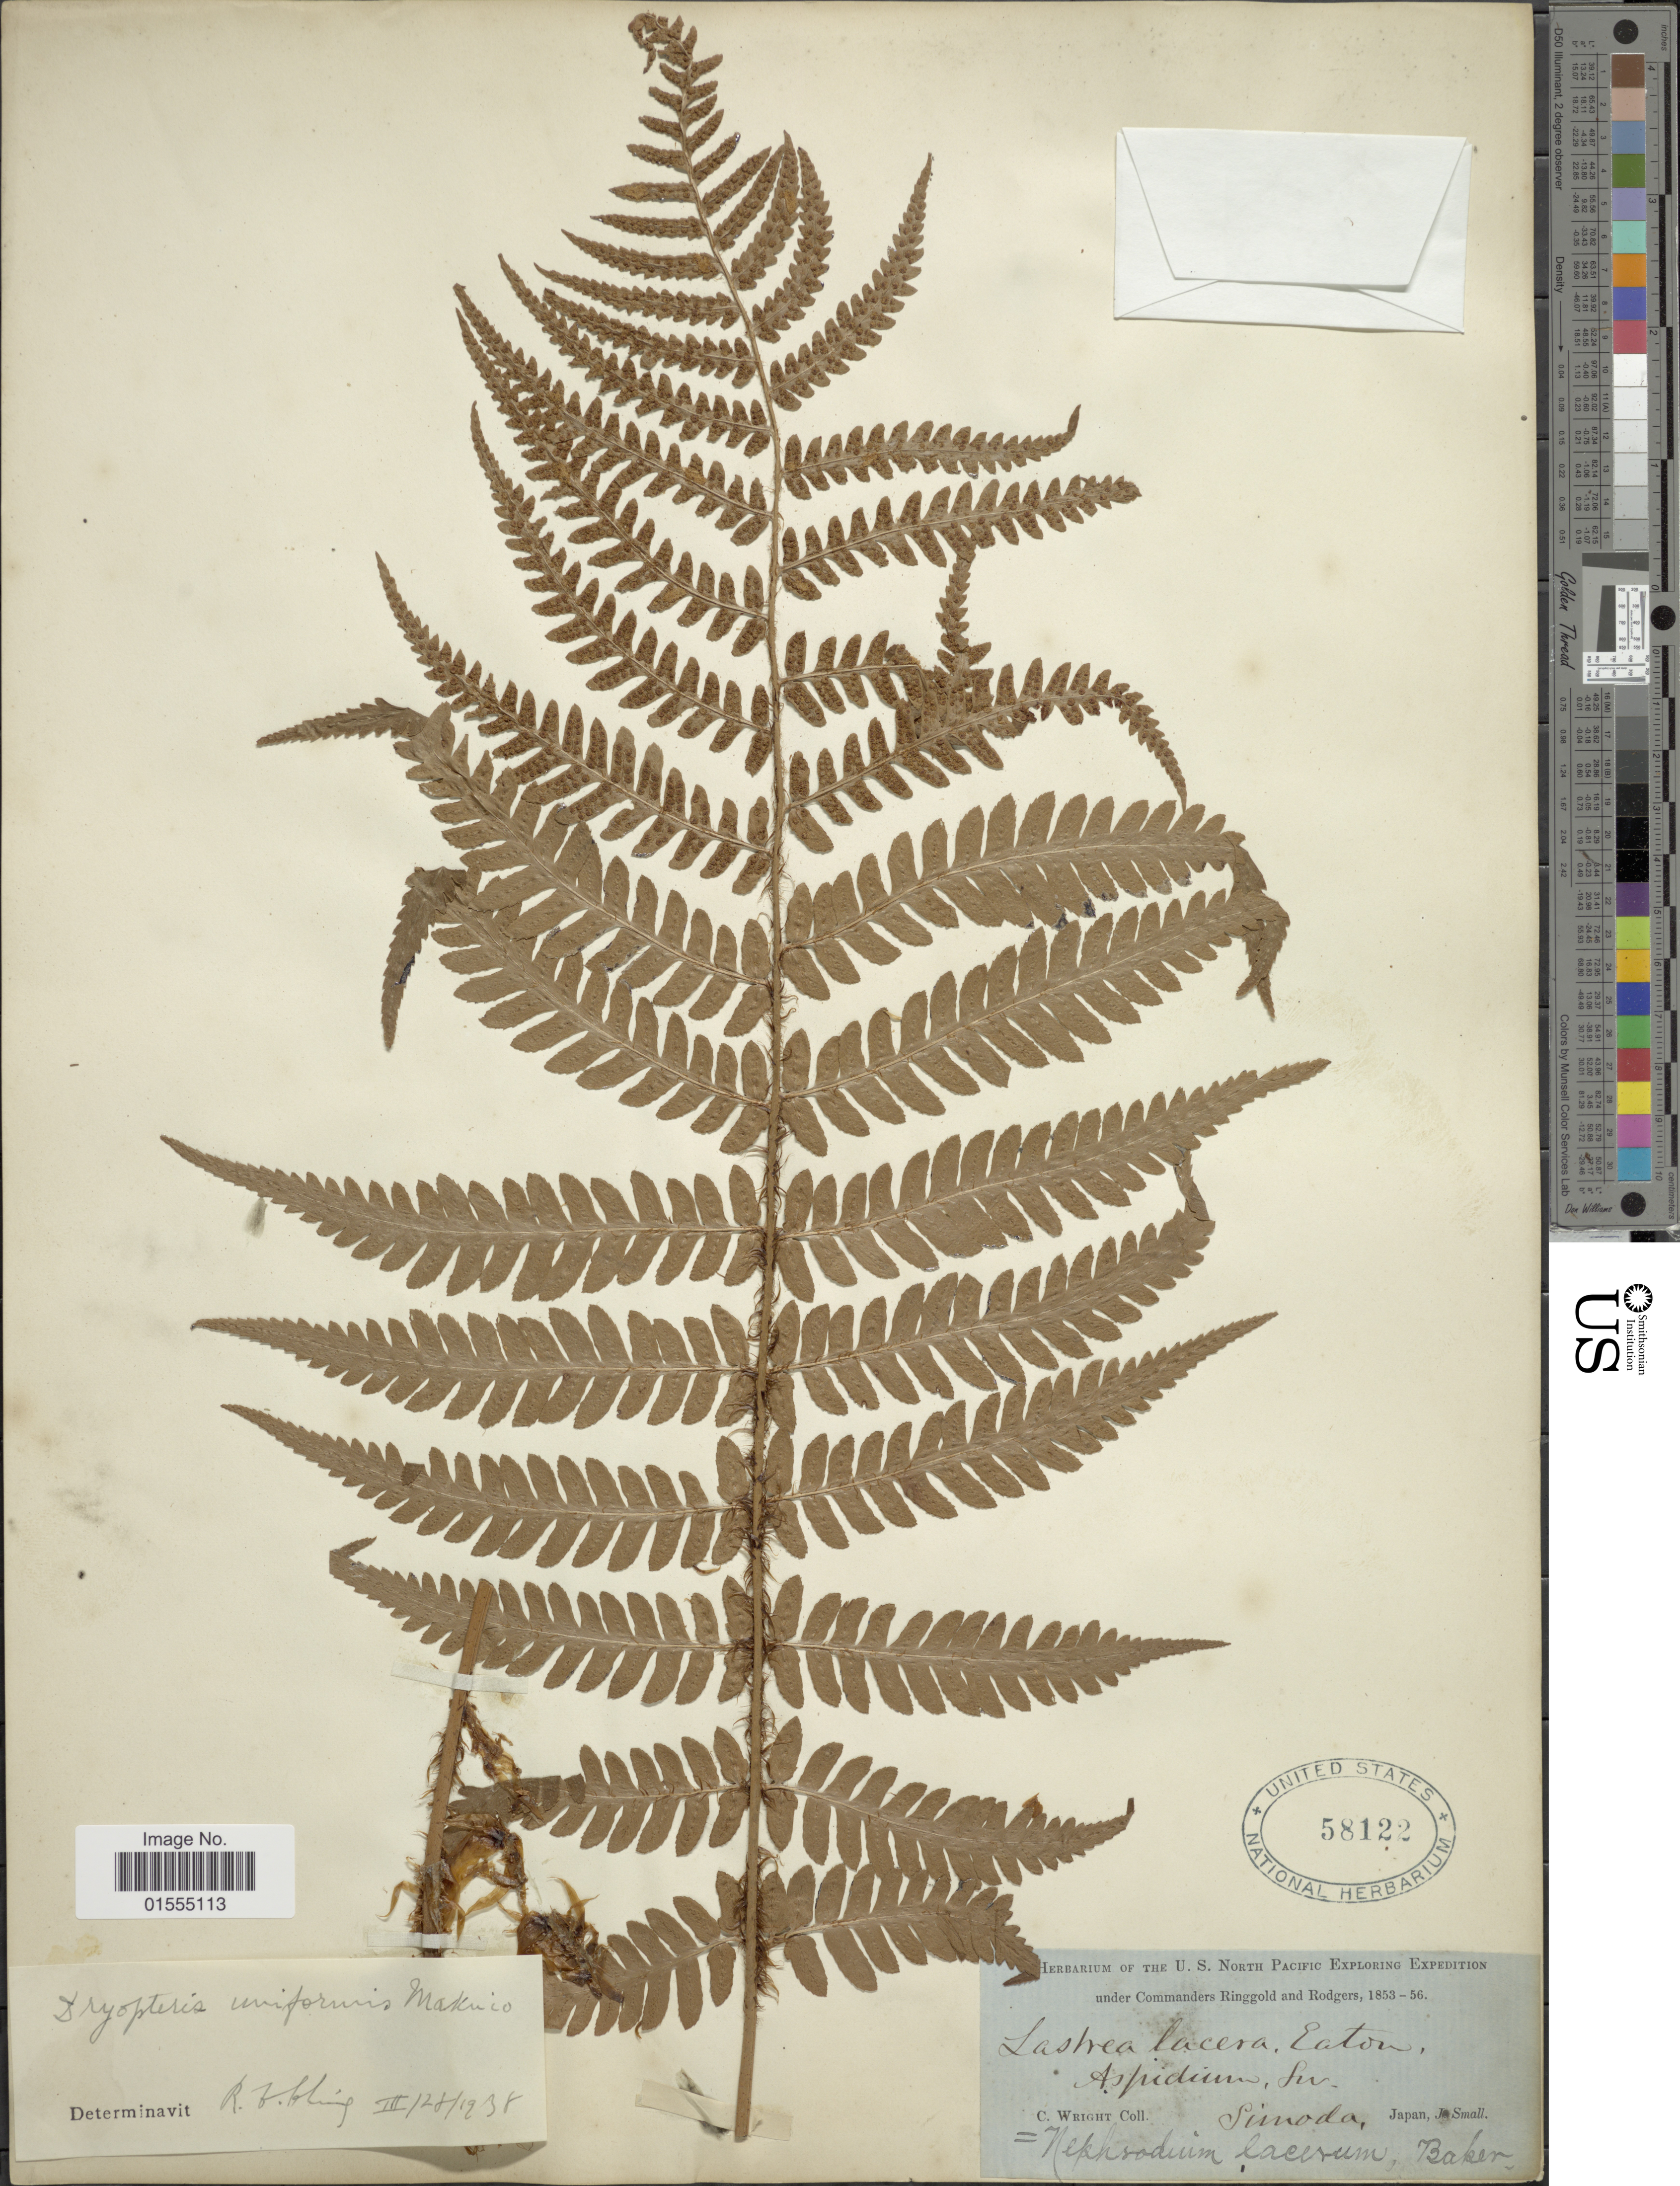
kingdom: Plantae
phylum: Tracheophyta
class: Polypodiopsida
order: Polypodiales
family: Dryopteridaceae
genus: Dryopteris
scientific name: Dryopteris uniformis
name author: (Makino) Makino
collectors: C. Wright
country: Japan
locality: Simoda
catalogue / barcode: US 58122